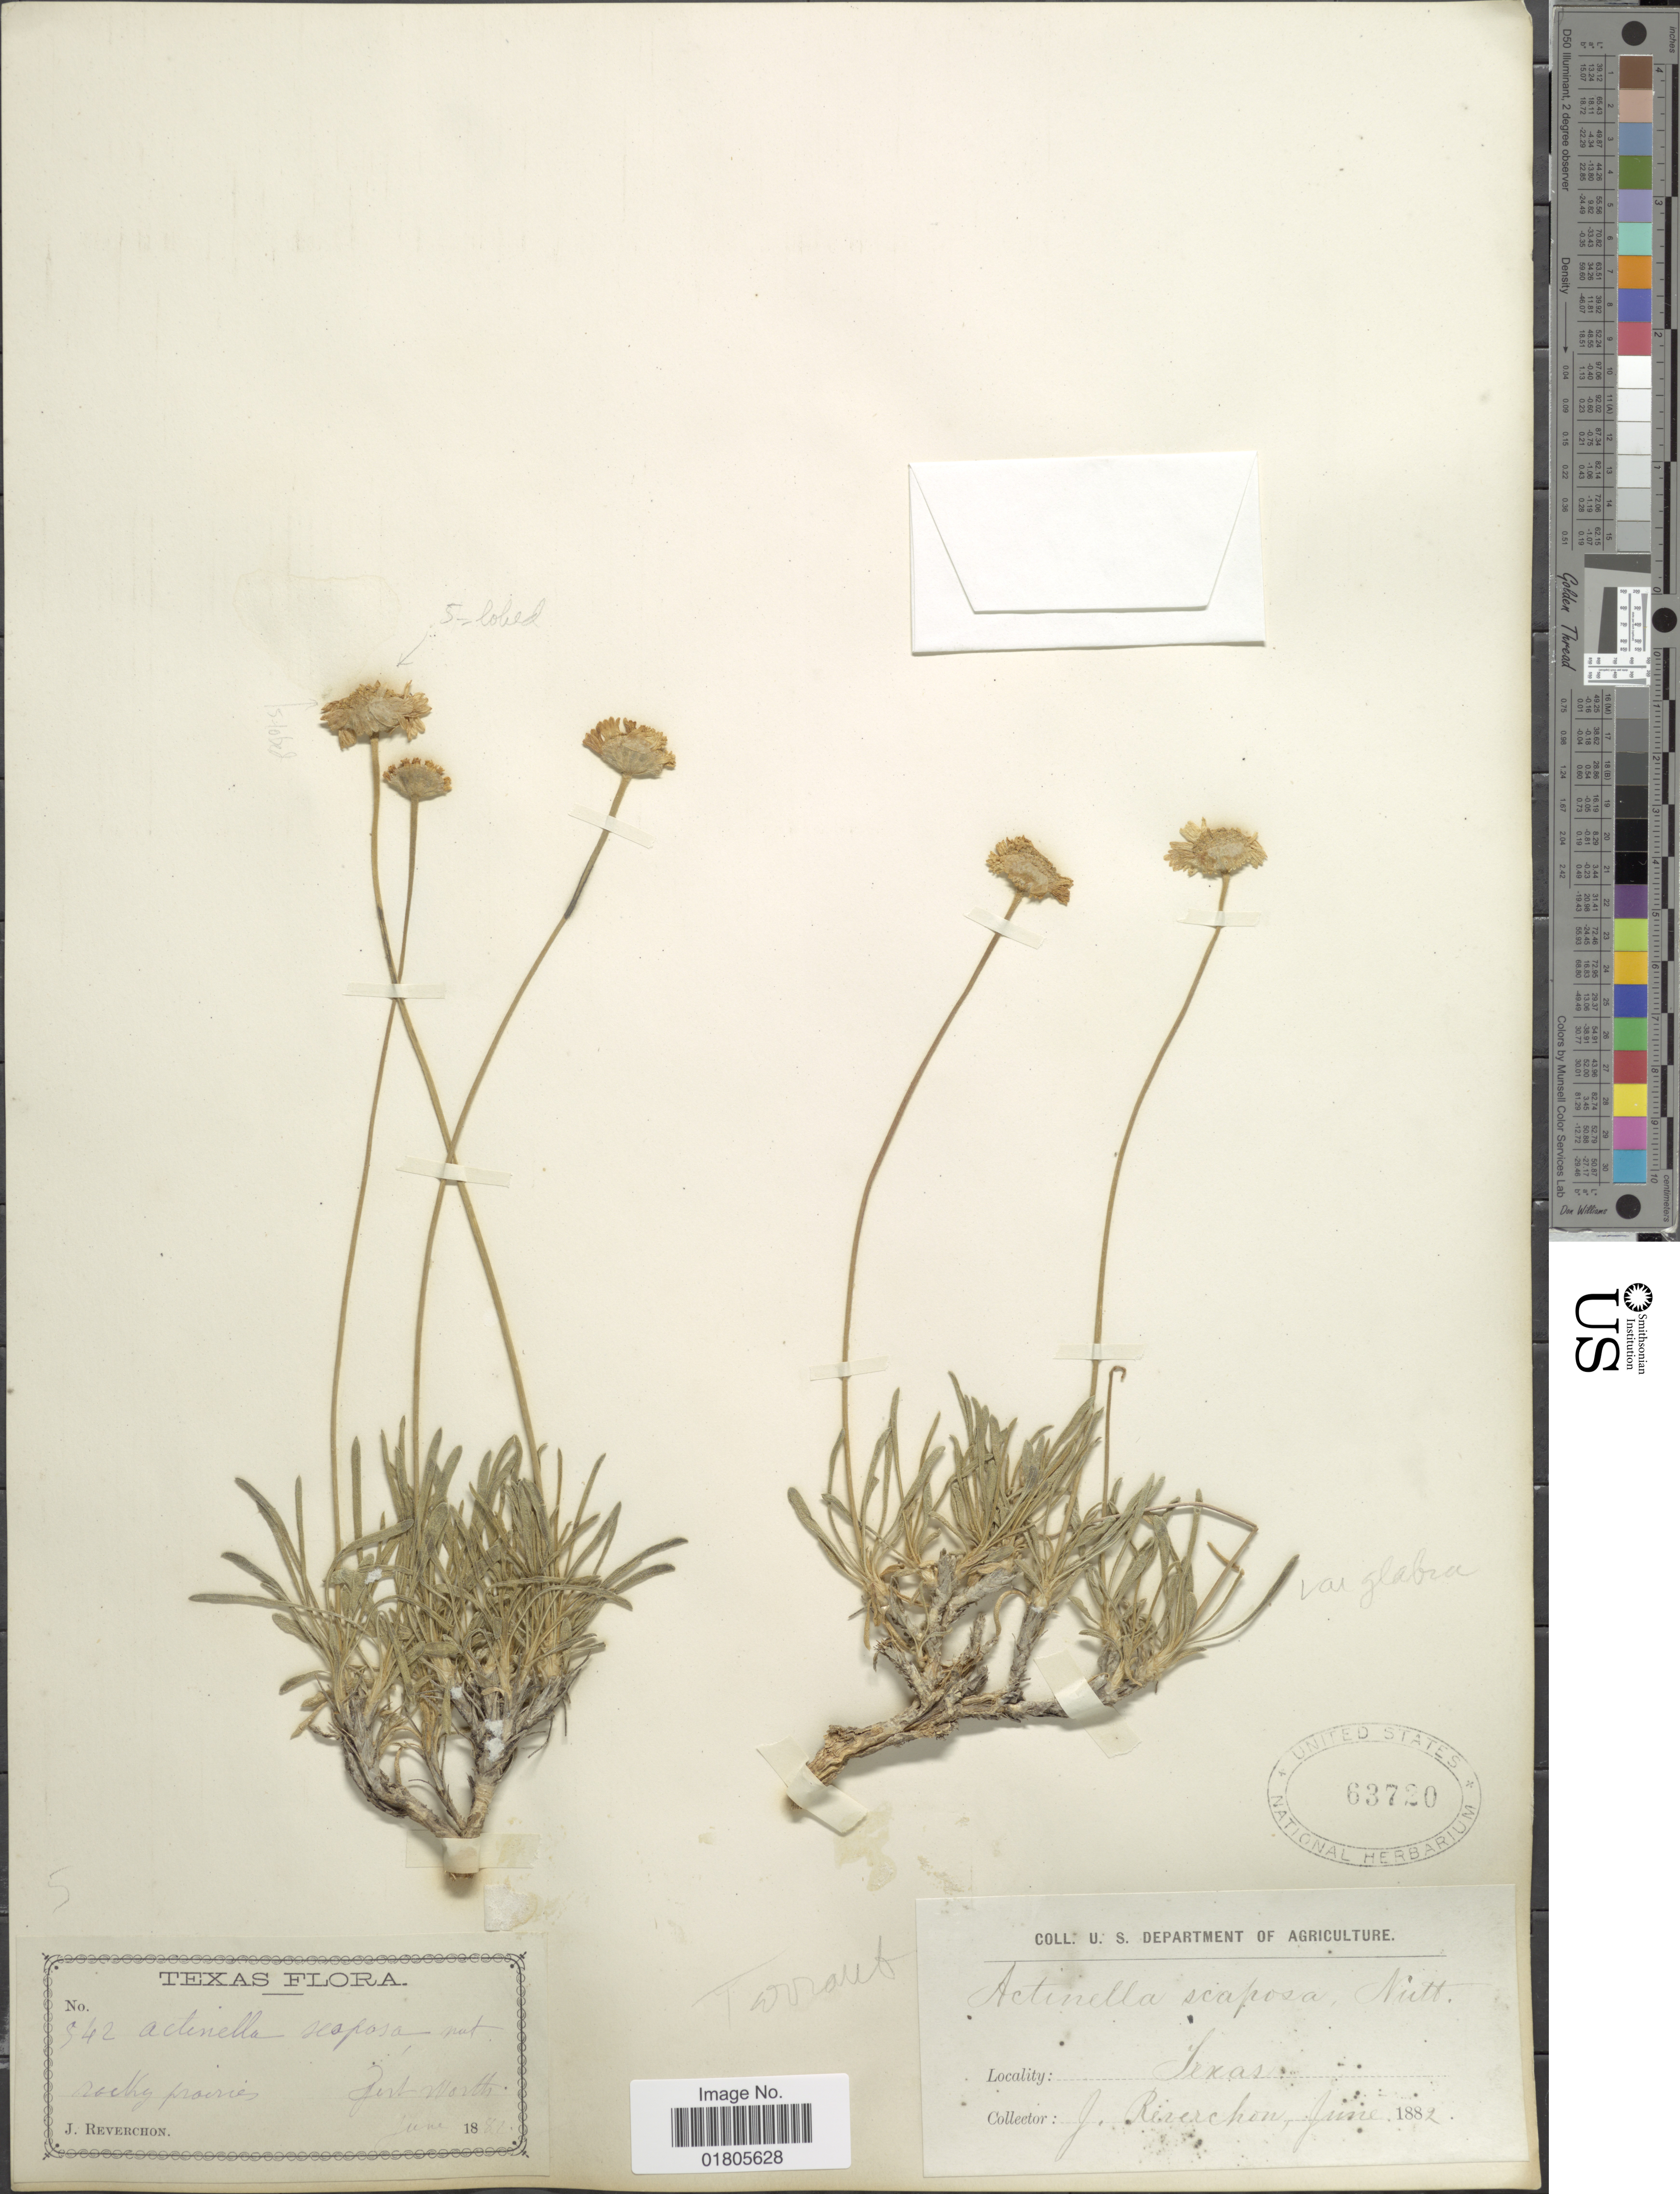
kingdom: Plantae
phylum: Tracheophyta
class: Magnoliopsida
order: Asterales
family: Asteraceae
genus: Actinea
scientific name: Actinea scaposa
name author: (DC.) Kuntze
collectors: J. Reverchon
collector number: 342*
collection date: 1882-06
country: United States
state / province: Texas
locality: Fort Worth Tarrant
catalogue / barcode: US 63720